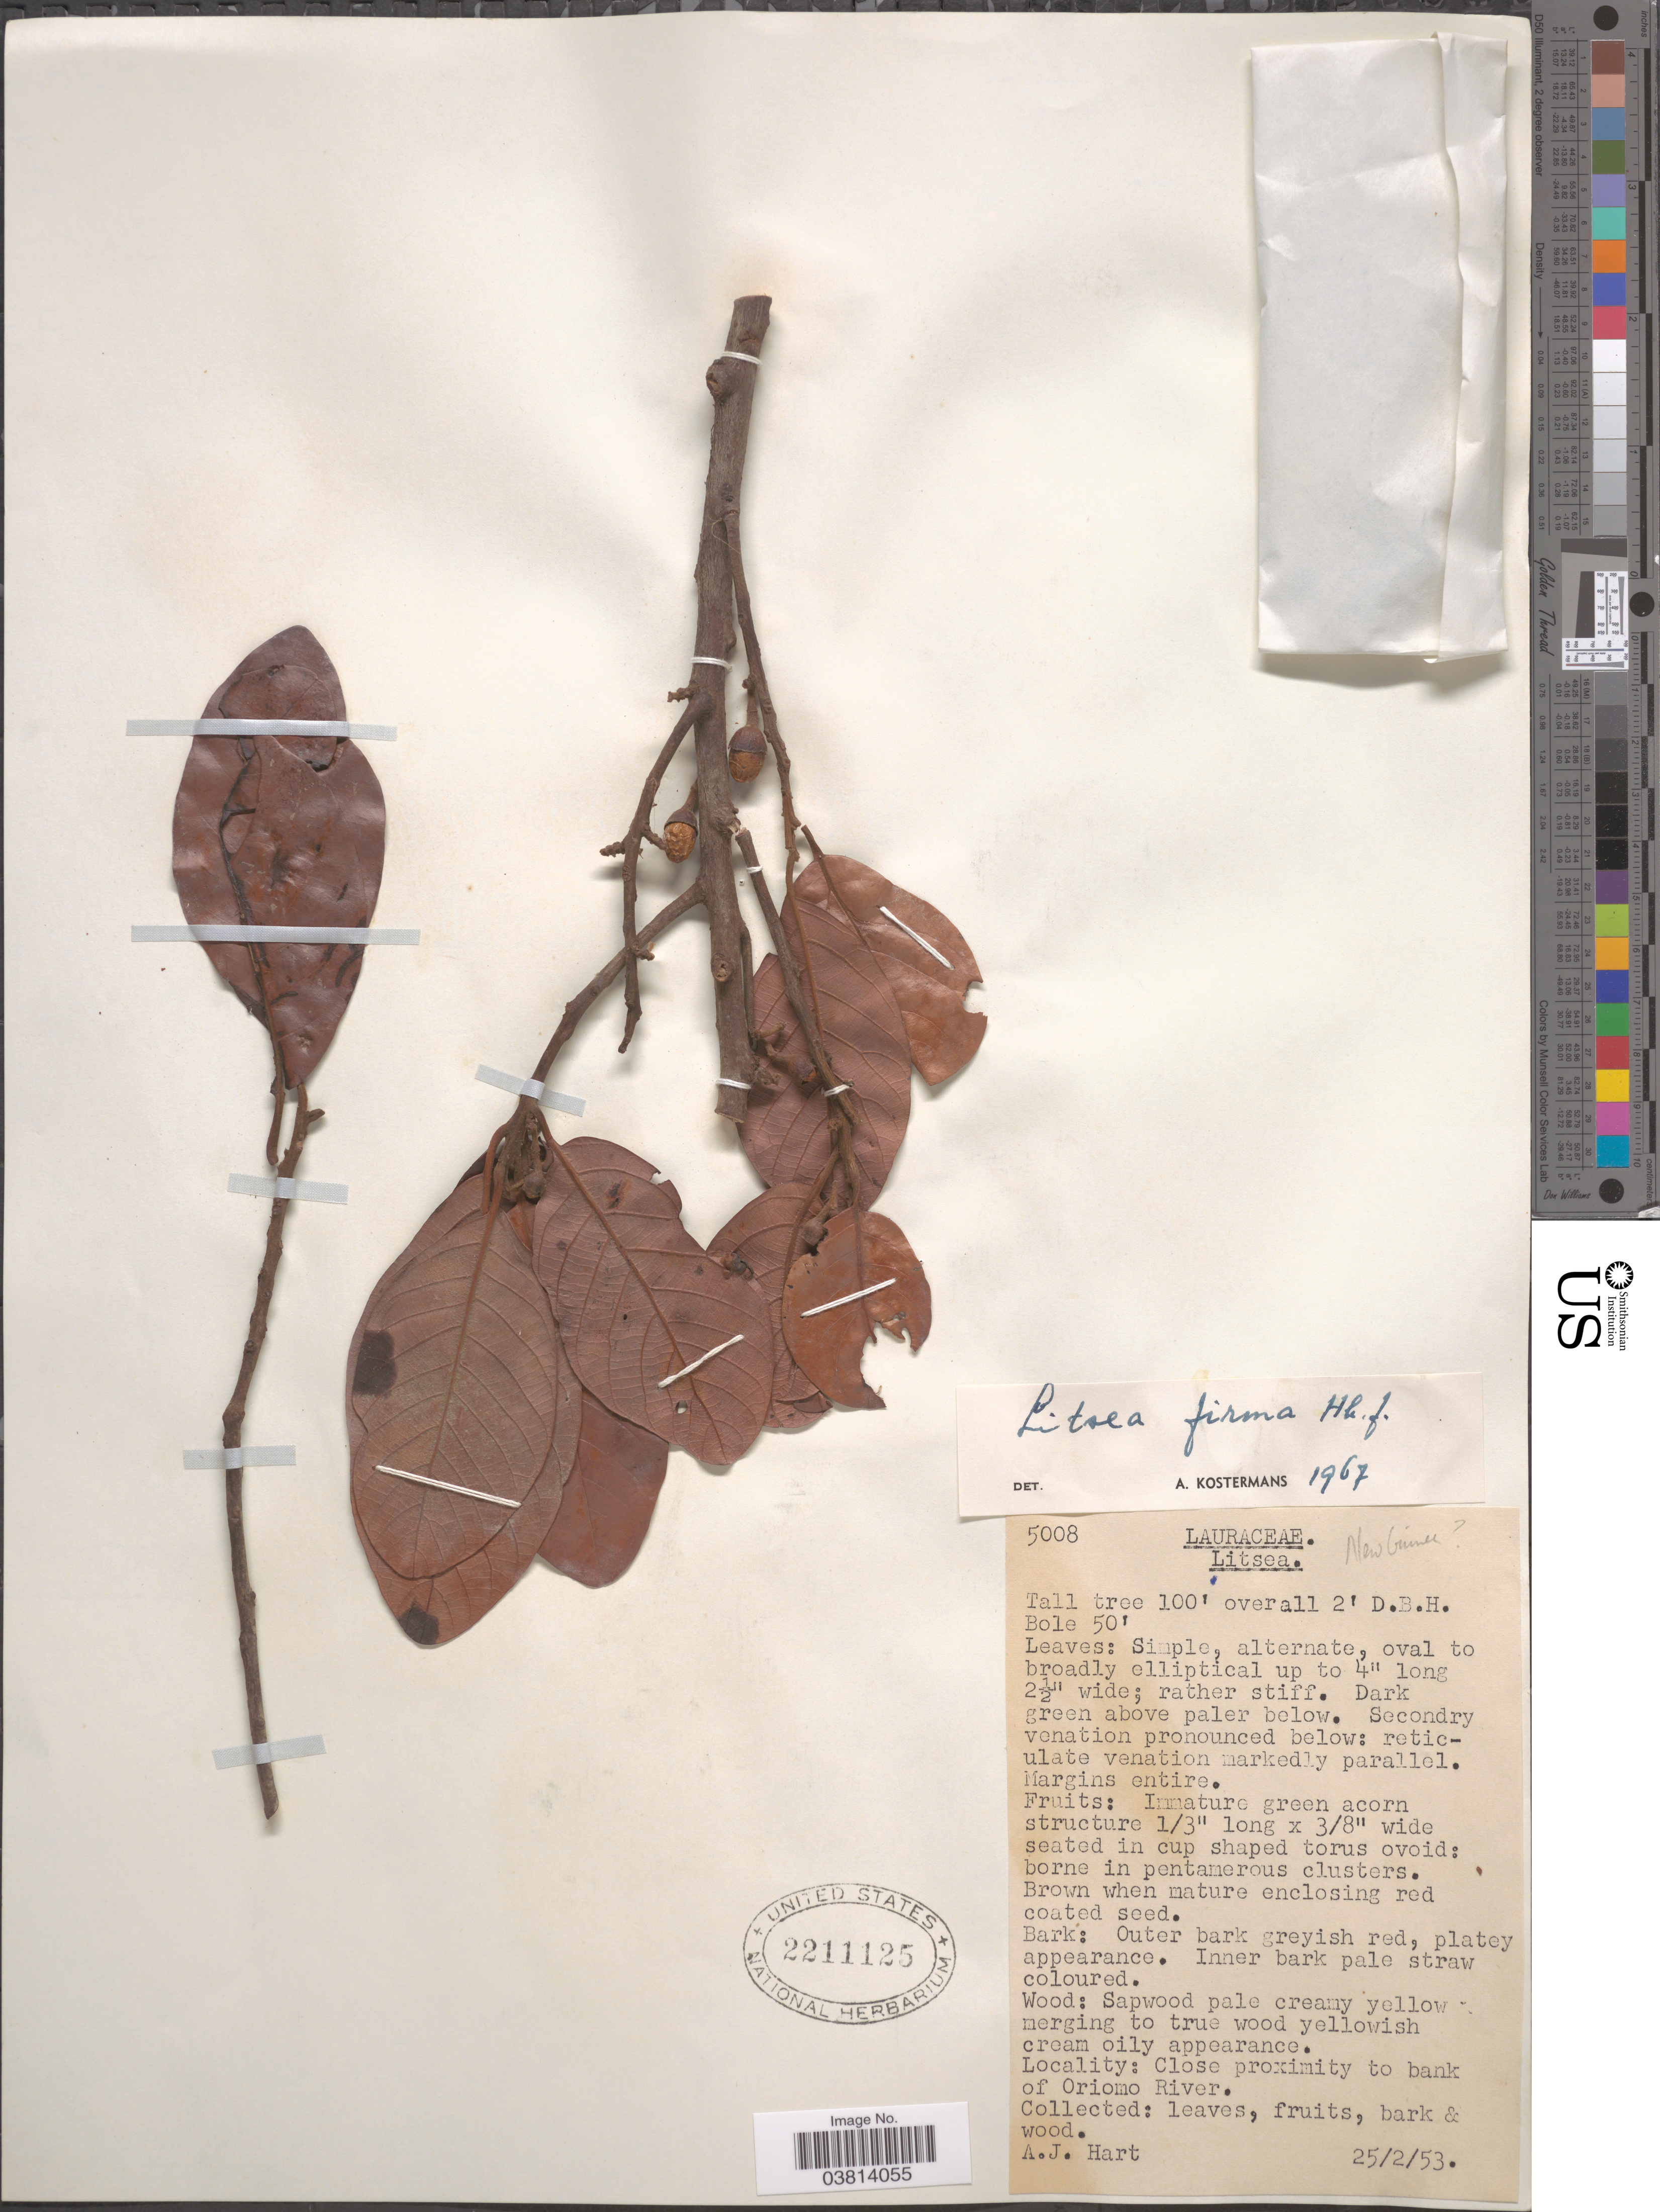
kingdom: Plantae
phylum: Tracheophyta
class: Magnoliopsida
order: Laurales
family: Lauraceae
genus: Litsea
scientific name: Litsea firma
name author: (Blume) Hook. f.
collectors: A. Hart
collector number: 5008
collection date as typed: Transcribed d/m/y: 25/2/53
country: Papua New Guinea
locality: New Guinea [unsure placement] Close proximity to bank of Oriomo River.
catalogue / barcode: US 2211125